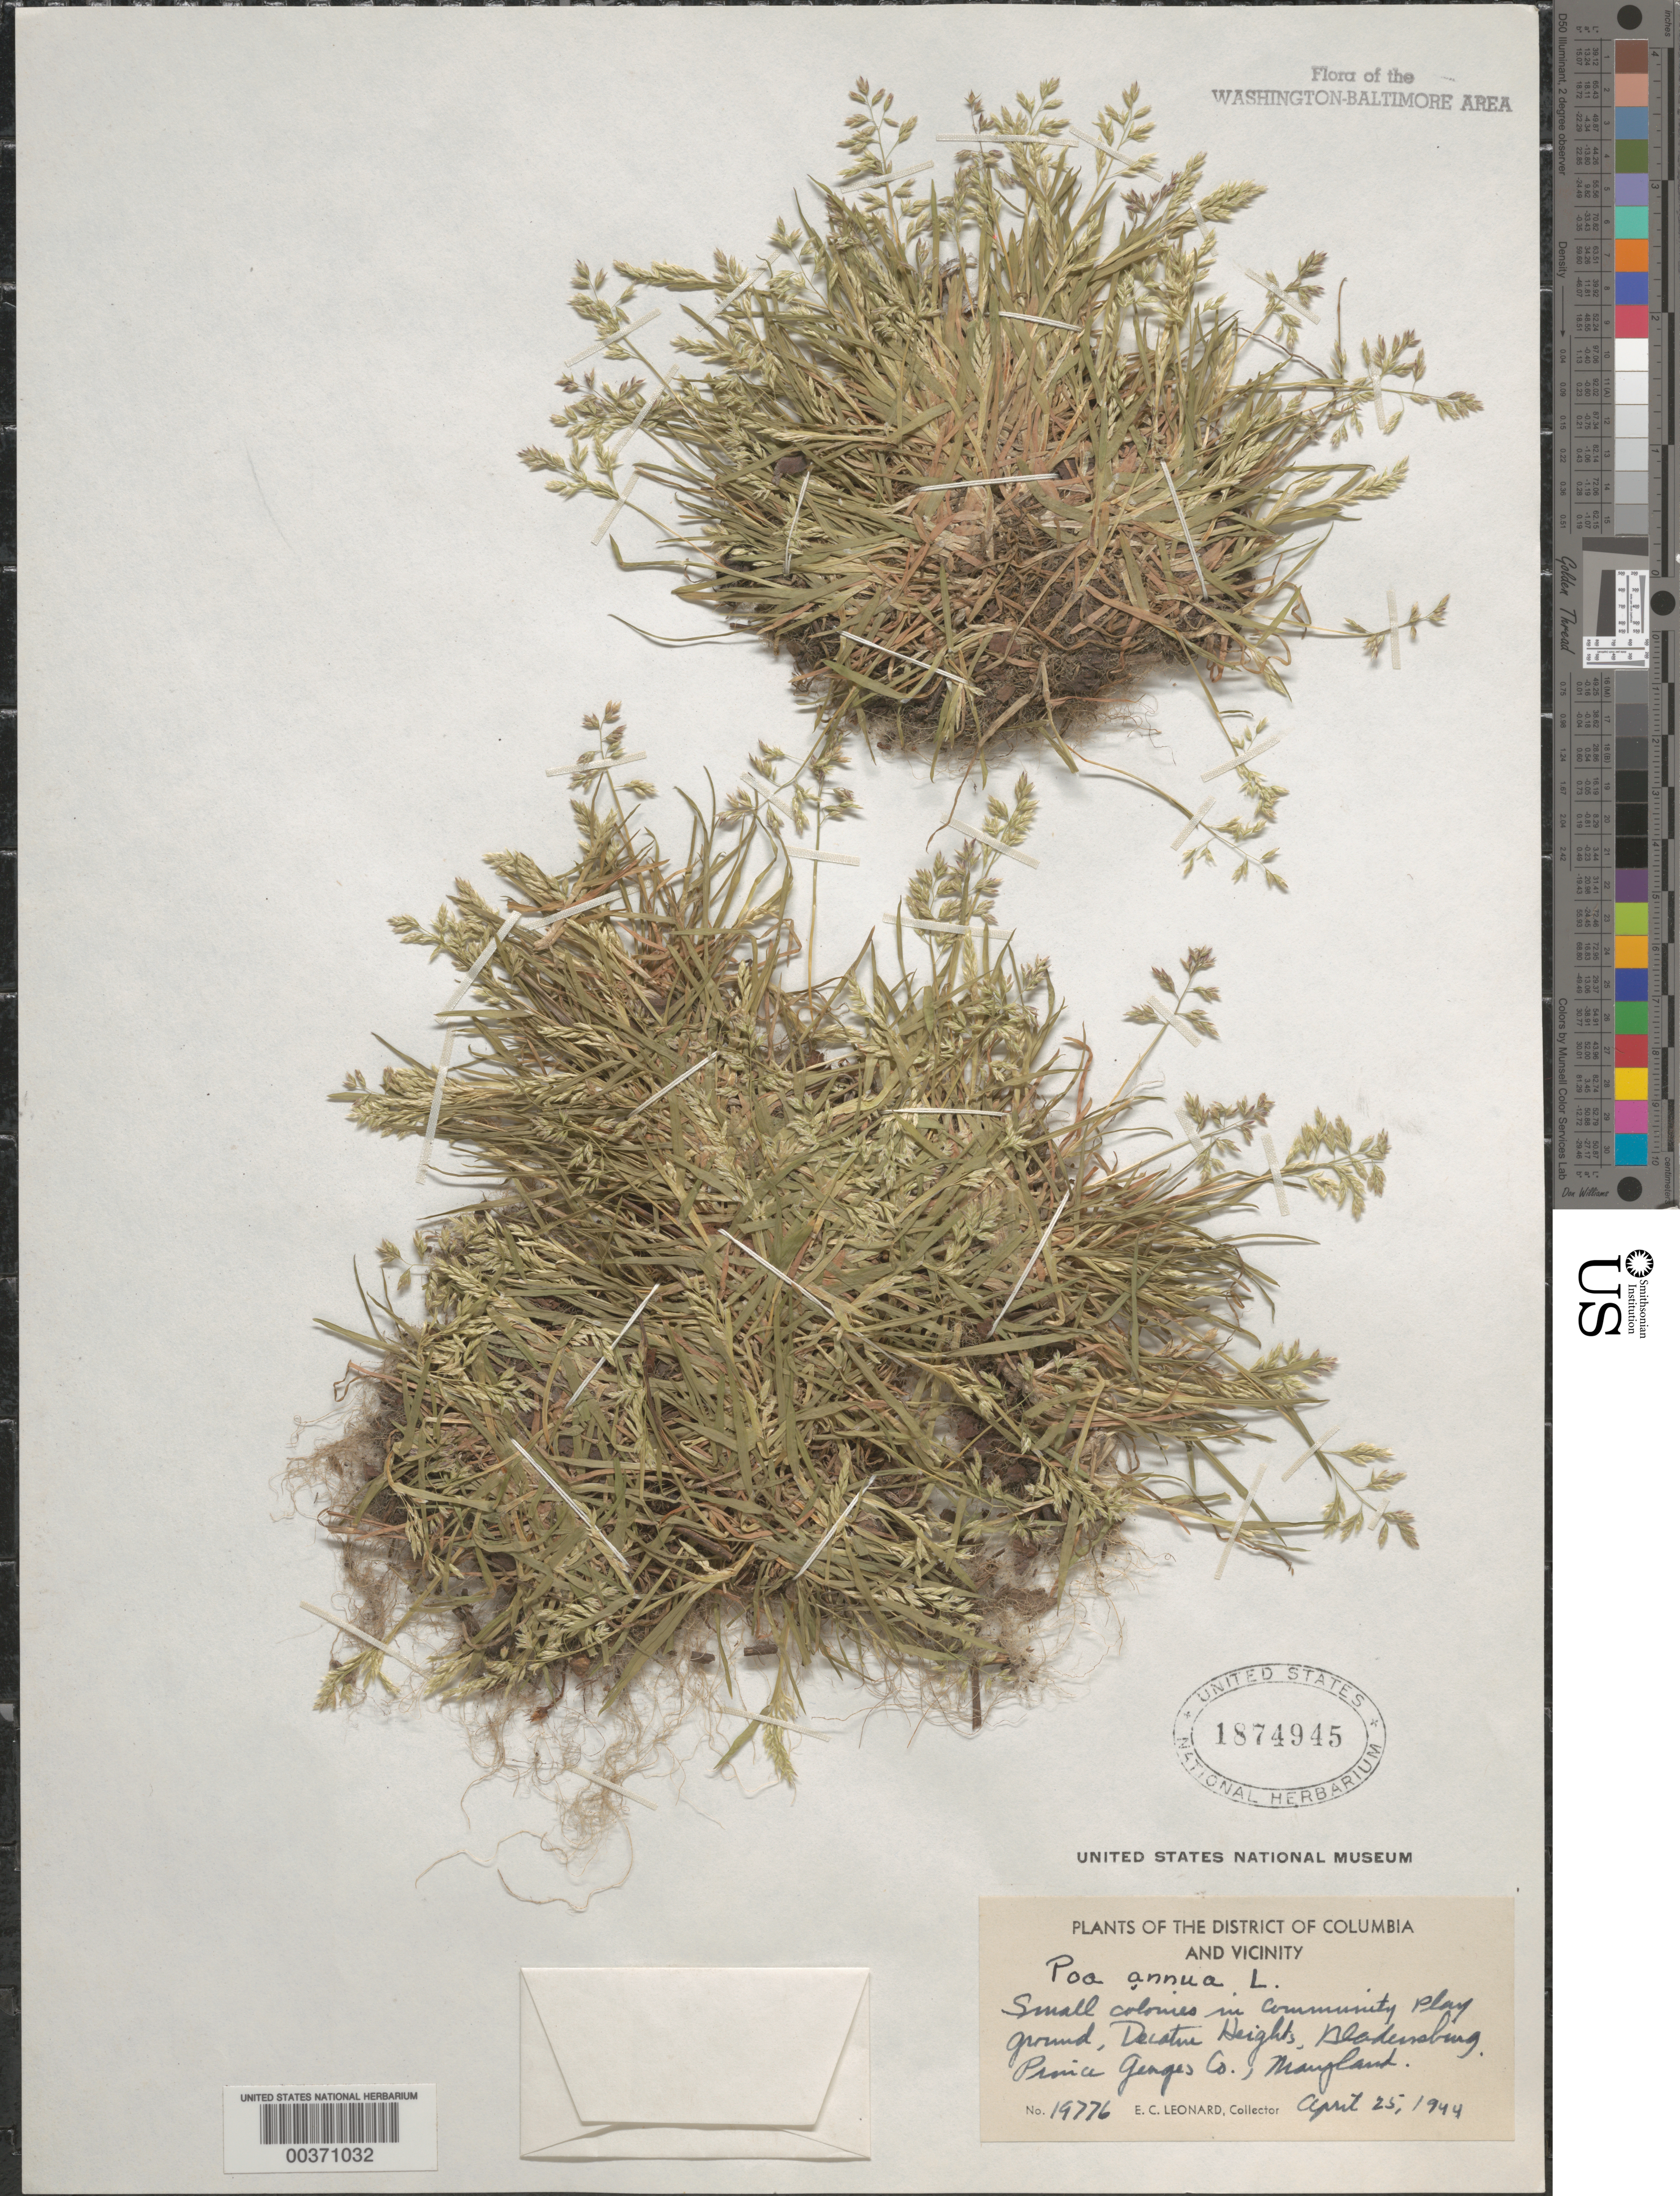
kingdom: Plantae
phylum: Tracheophyta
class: Liliopsida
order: Poales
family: Poaceae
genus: Poa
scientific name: Poa annua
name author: L.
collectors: E. C. Leonard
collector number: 19776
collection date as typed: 25 Apr 1944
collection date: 1944-04-25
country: United States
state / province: Maryland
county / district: Prince George's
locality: Bladensburg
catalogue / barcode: US 1874945